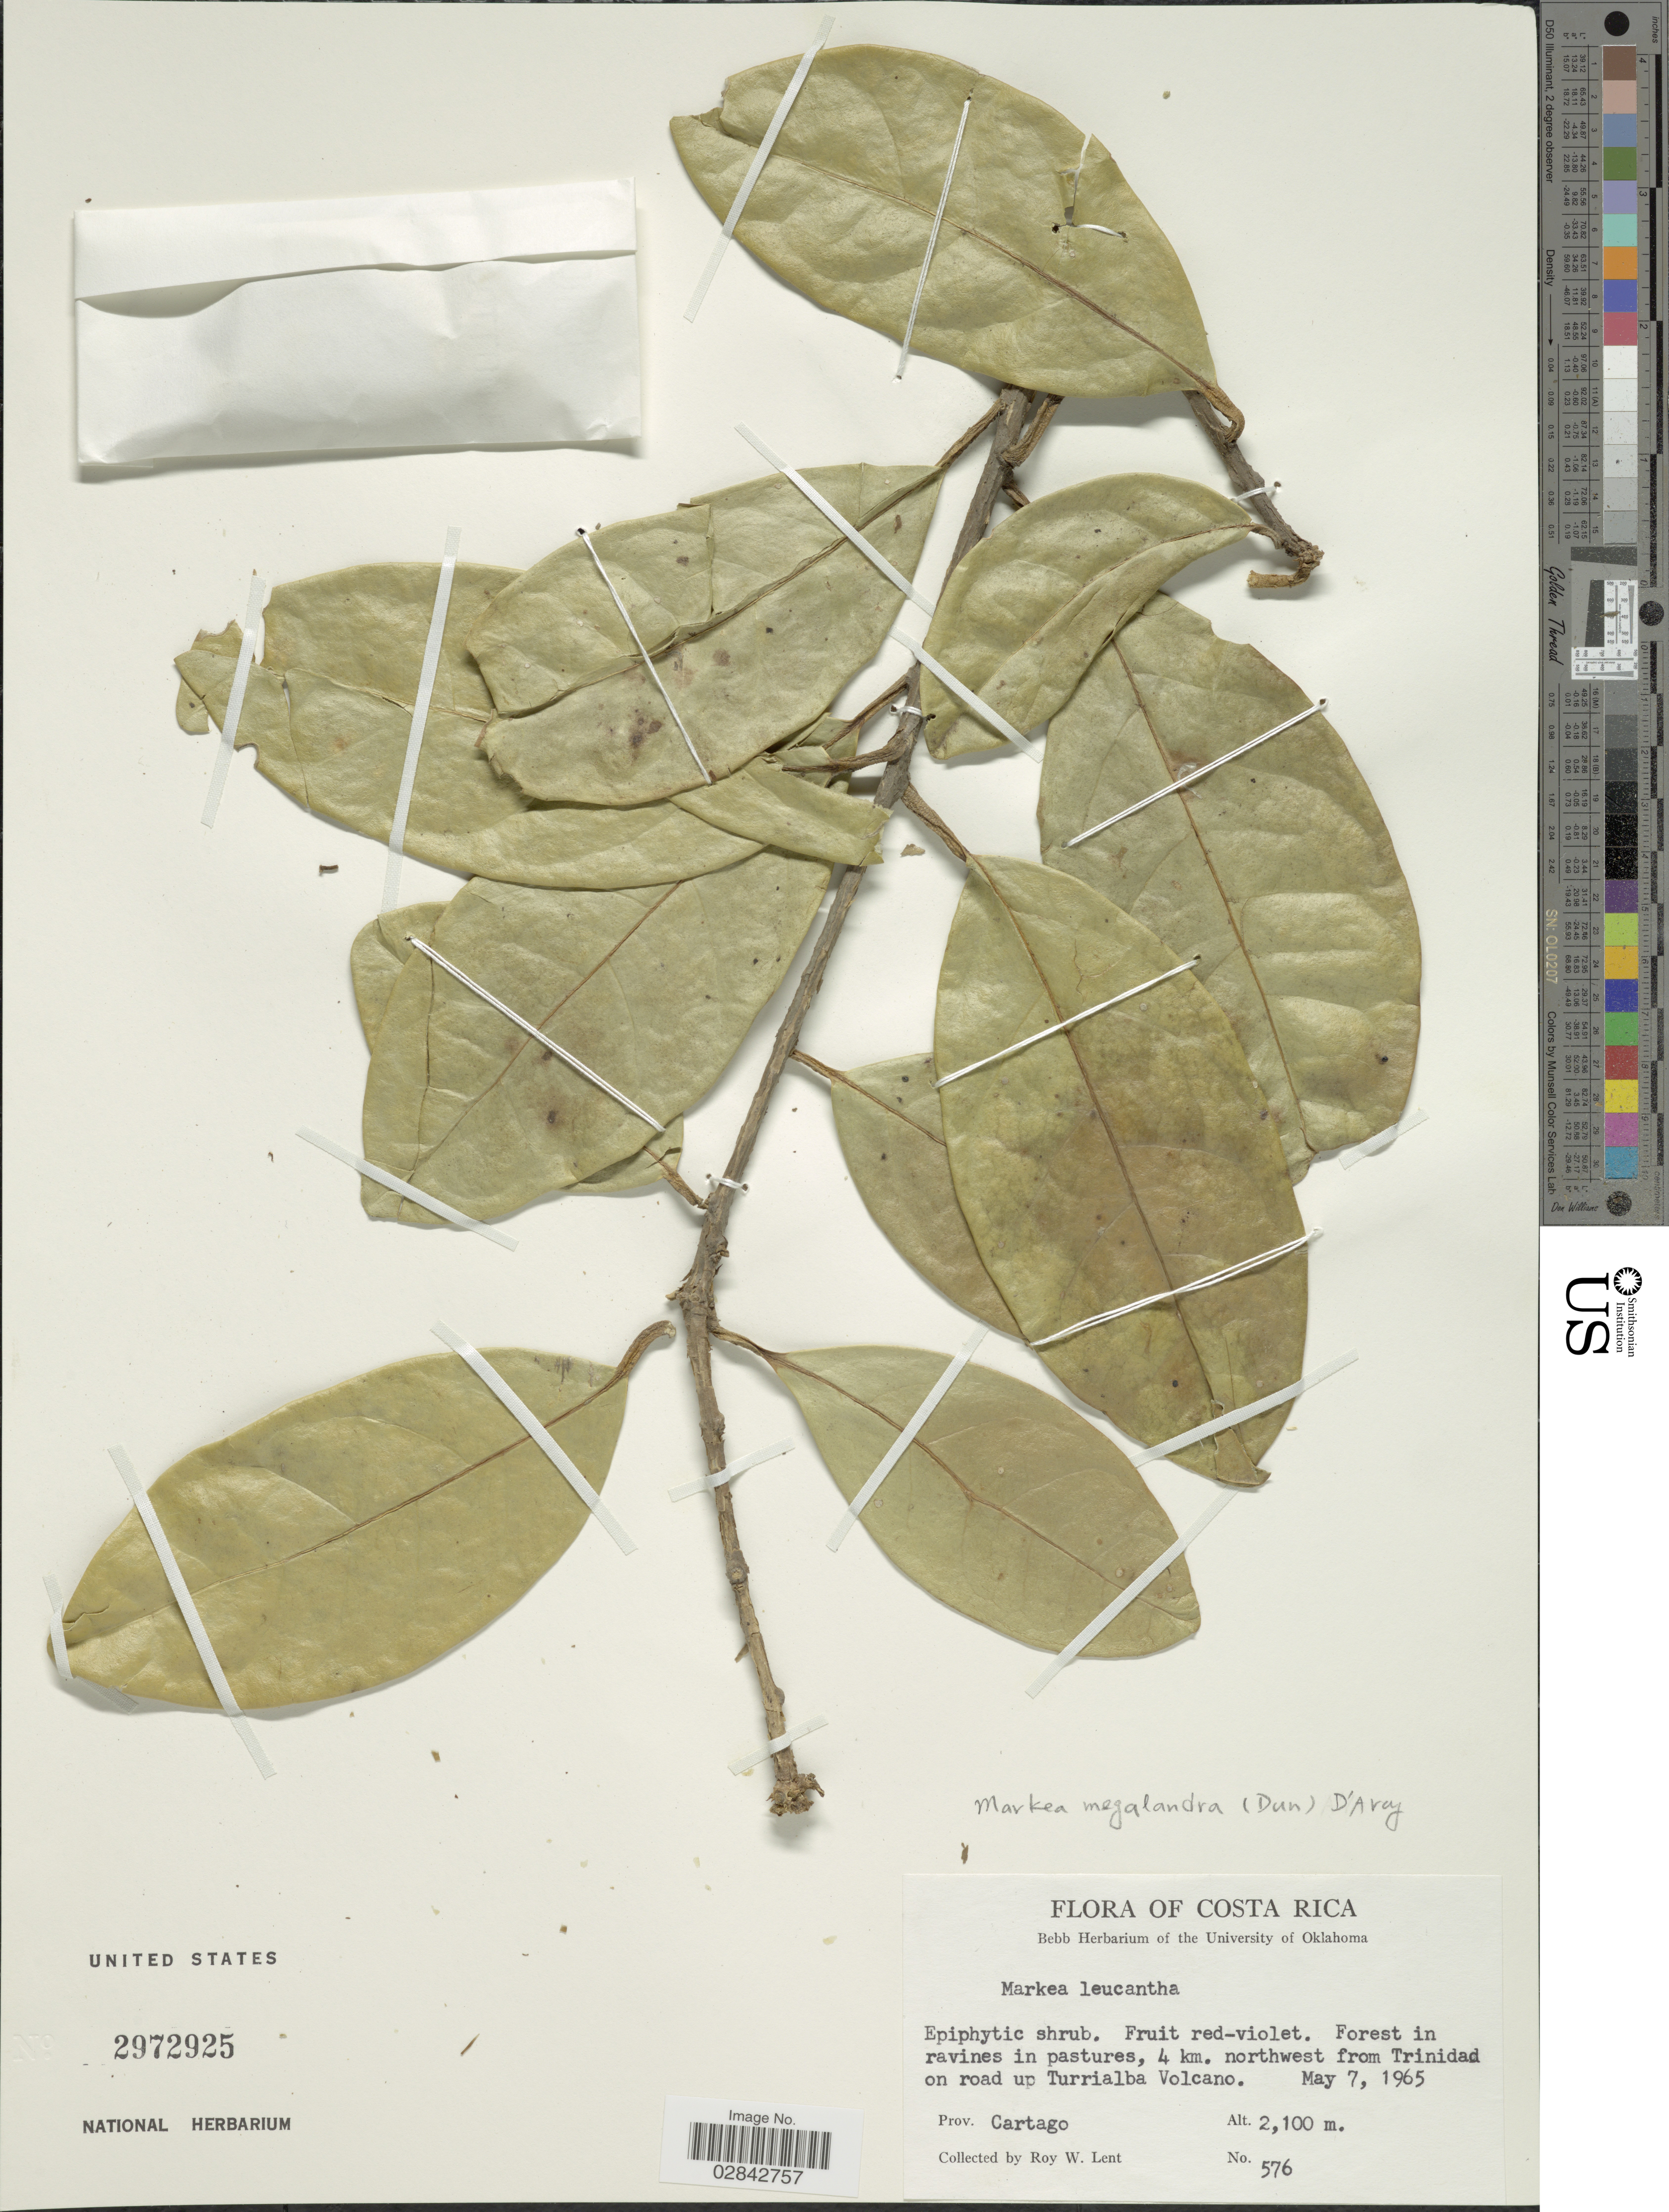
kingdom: Plantae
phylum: Tracheophyta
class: Magnoliopsida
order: Solanales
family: Solanaceae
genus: Markea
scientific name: Markea megalandra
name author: (Dunal) D'Arcy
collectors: R. W. Lent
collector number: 576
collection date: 1965-05-07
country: Costa Rica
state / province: Cartago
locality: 4 km. northwest from Trinidad on road up Turrialba Volcano.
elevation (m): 2100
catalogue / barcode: US 2972925